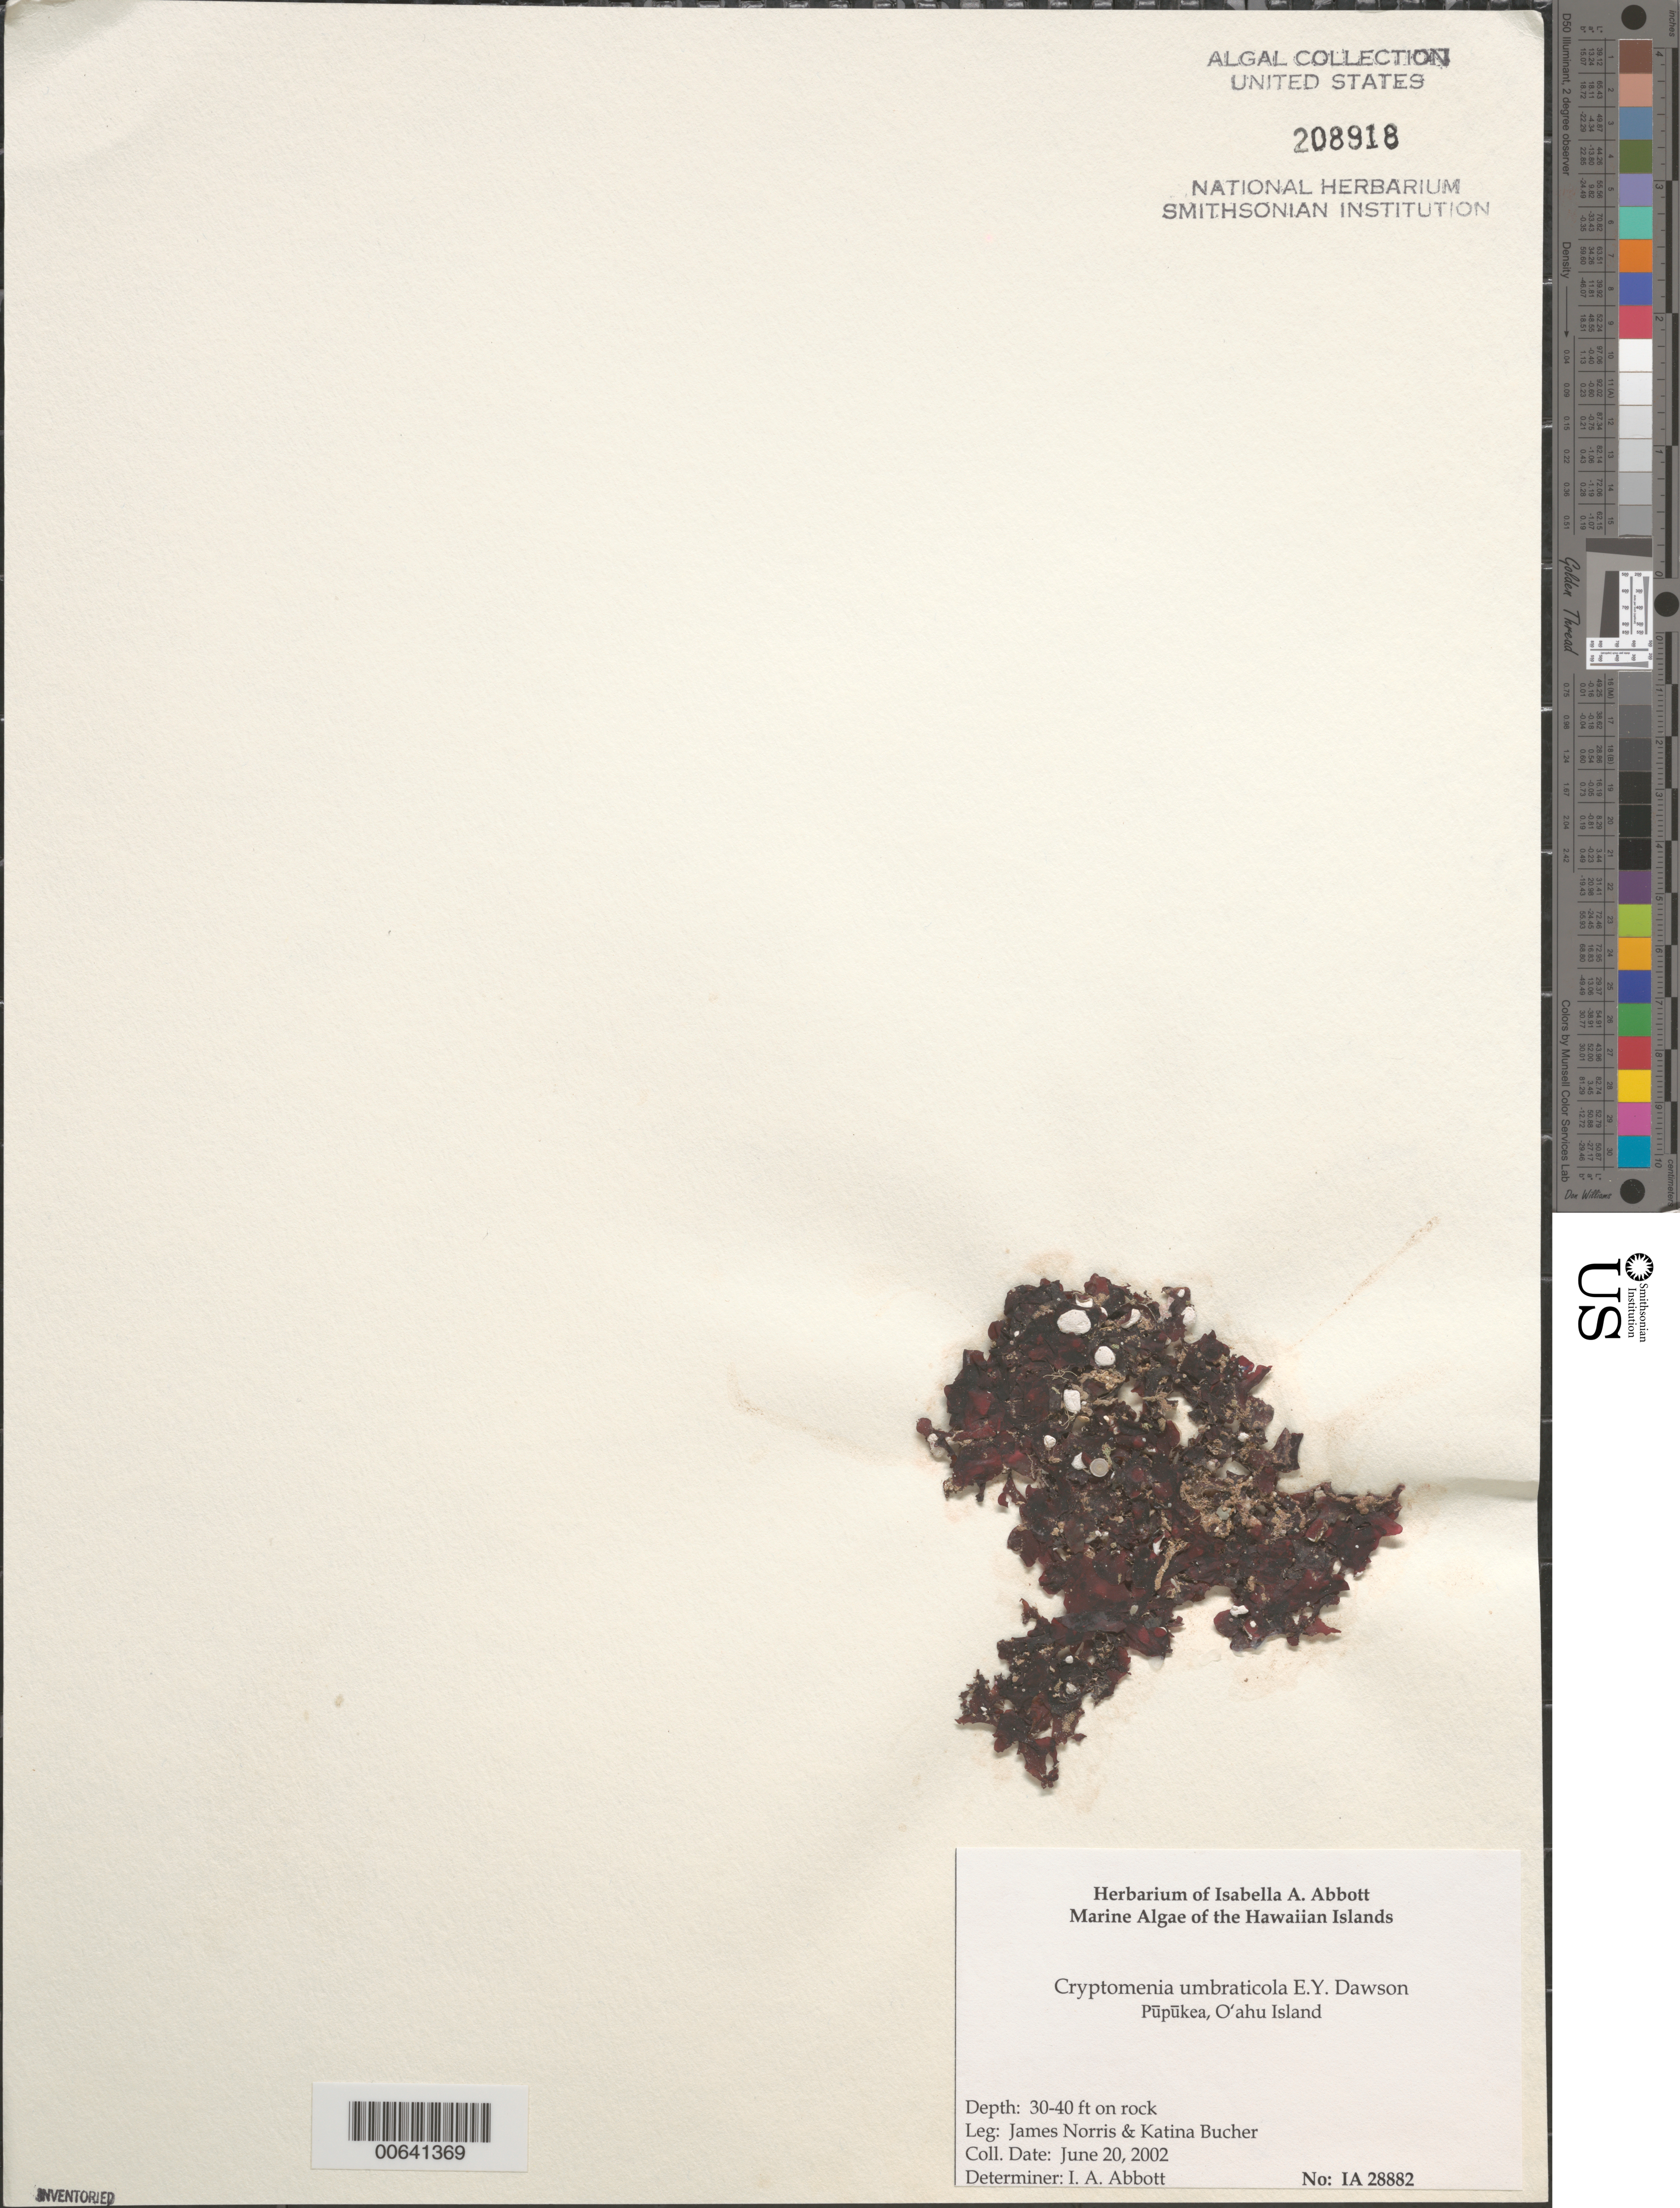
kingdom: Plantae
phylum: Rhodophyta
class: Florideophyceae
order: Gigartinales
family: Chondrymeniaceae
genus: Dissimularia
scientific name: Dissimularia umbraticola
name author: (E.Y. Dawson) G.T.Kraft & G.W. Saunders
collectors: J. N. Norris & K. E. Bucher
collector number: IAA 28882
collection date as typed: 20 Jun 2002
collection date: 2002-06-20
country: United States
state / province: Hawaii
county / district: Honolulu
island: Oahu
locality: Pupukea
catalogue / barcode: US 208918